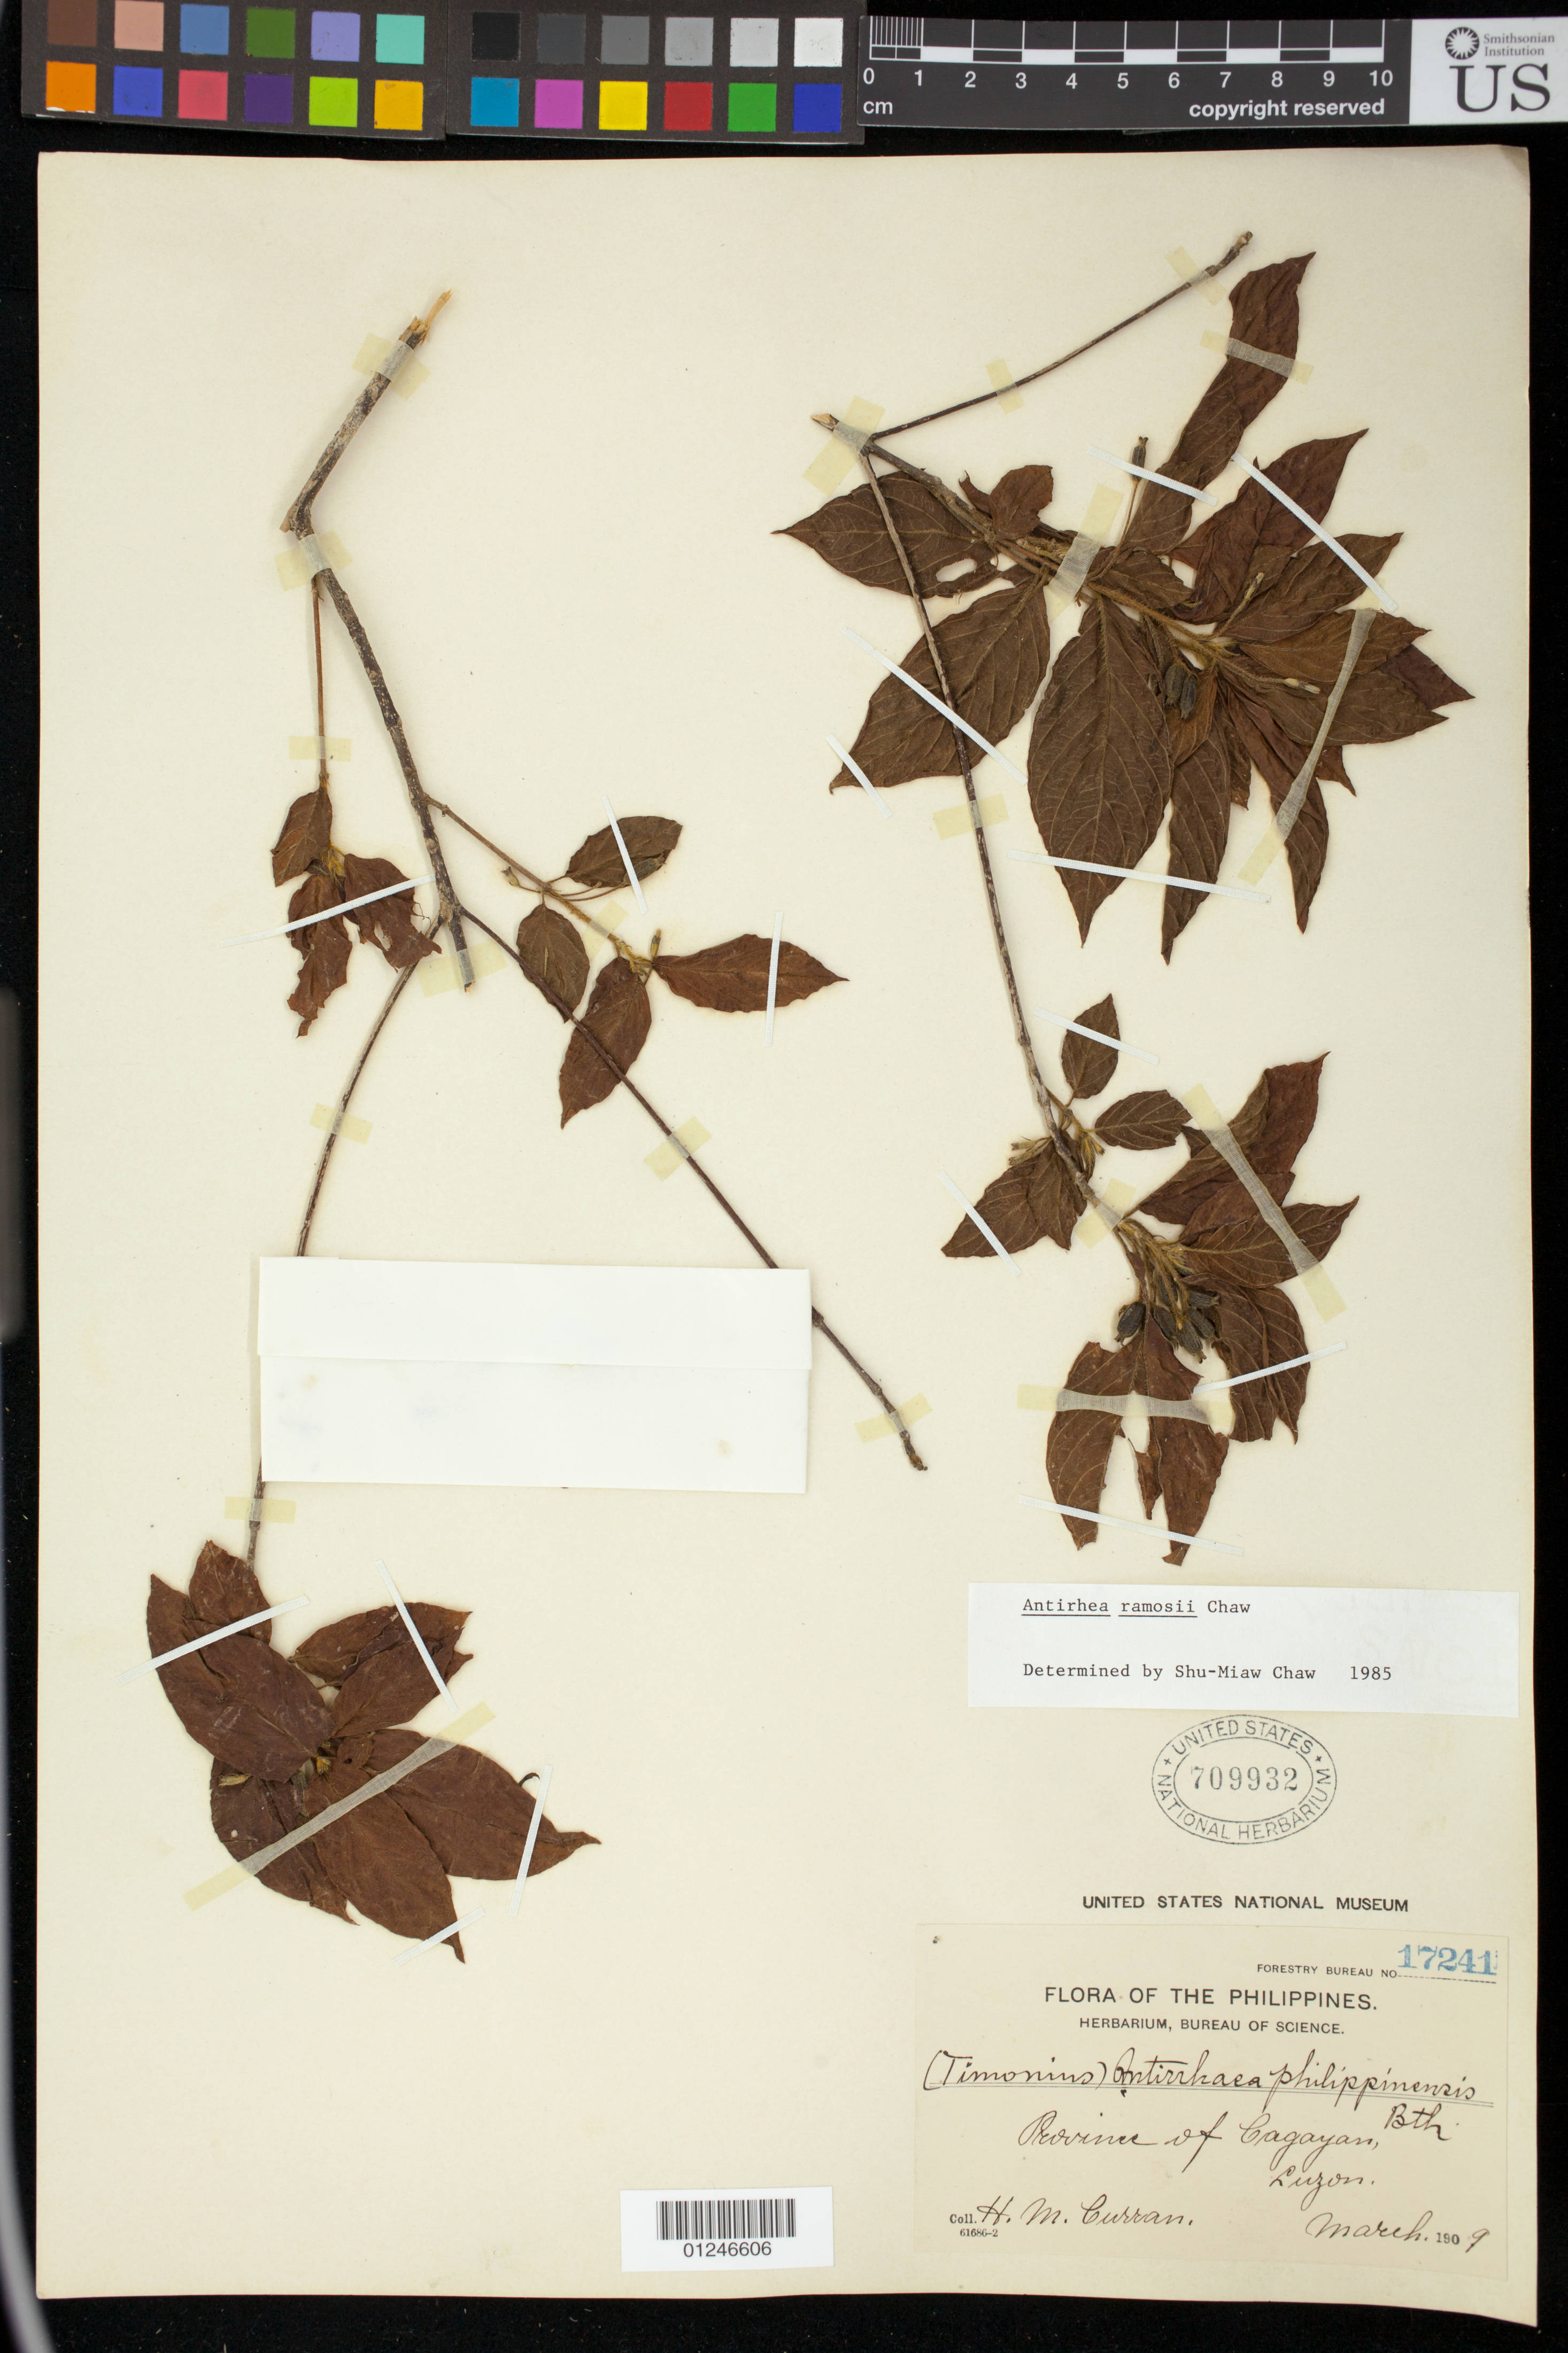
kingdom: Plantae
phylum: Tracheophyta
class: Magnoliopsida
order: Gentianales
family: Rubiaceae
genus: Guettardella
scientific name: Guettardella ramosii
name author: (Chaw ex) J.G. Chavez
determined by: Chavez, J. G.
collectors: R. Alvarez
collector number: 61686-2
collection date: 1909-03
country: Philippines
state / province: Cagayan Valley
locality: Province of Cagayan, Luzon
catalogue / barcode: US 709932